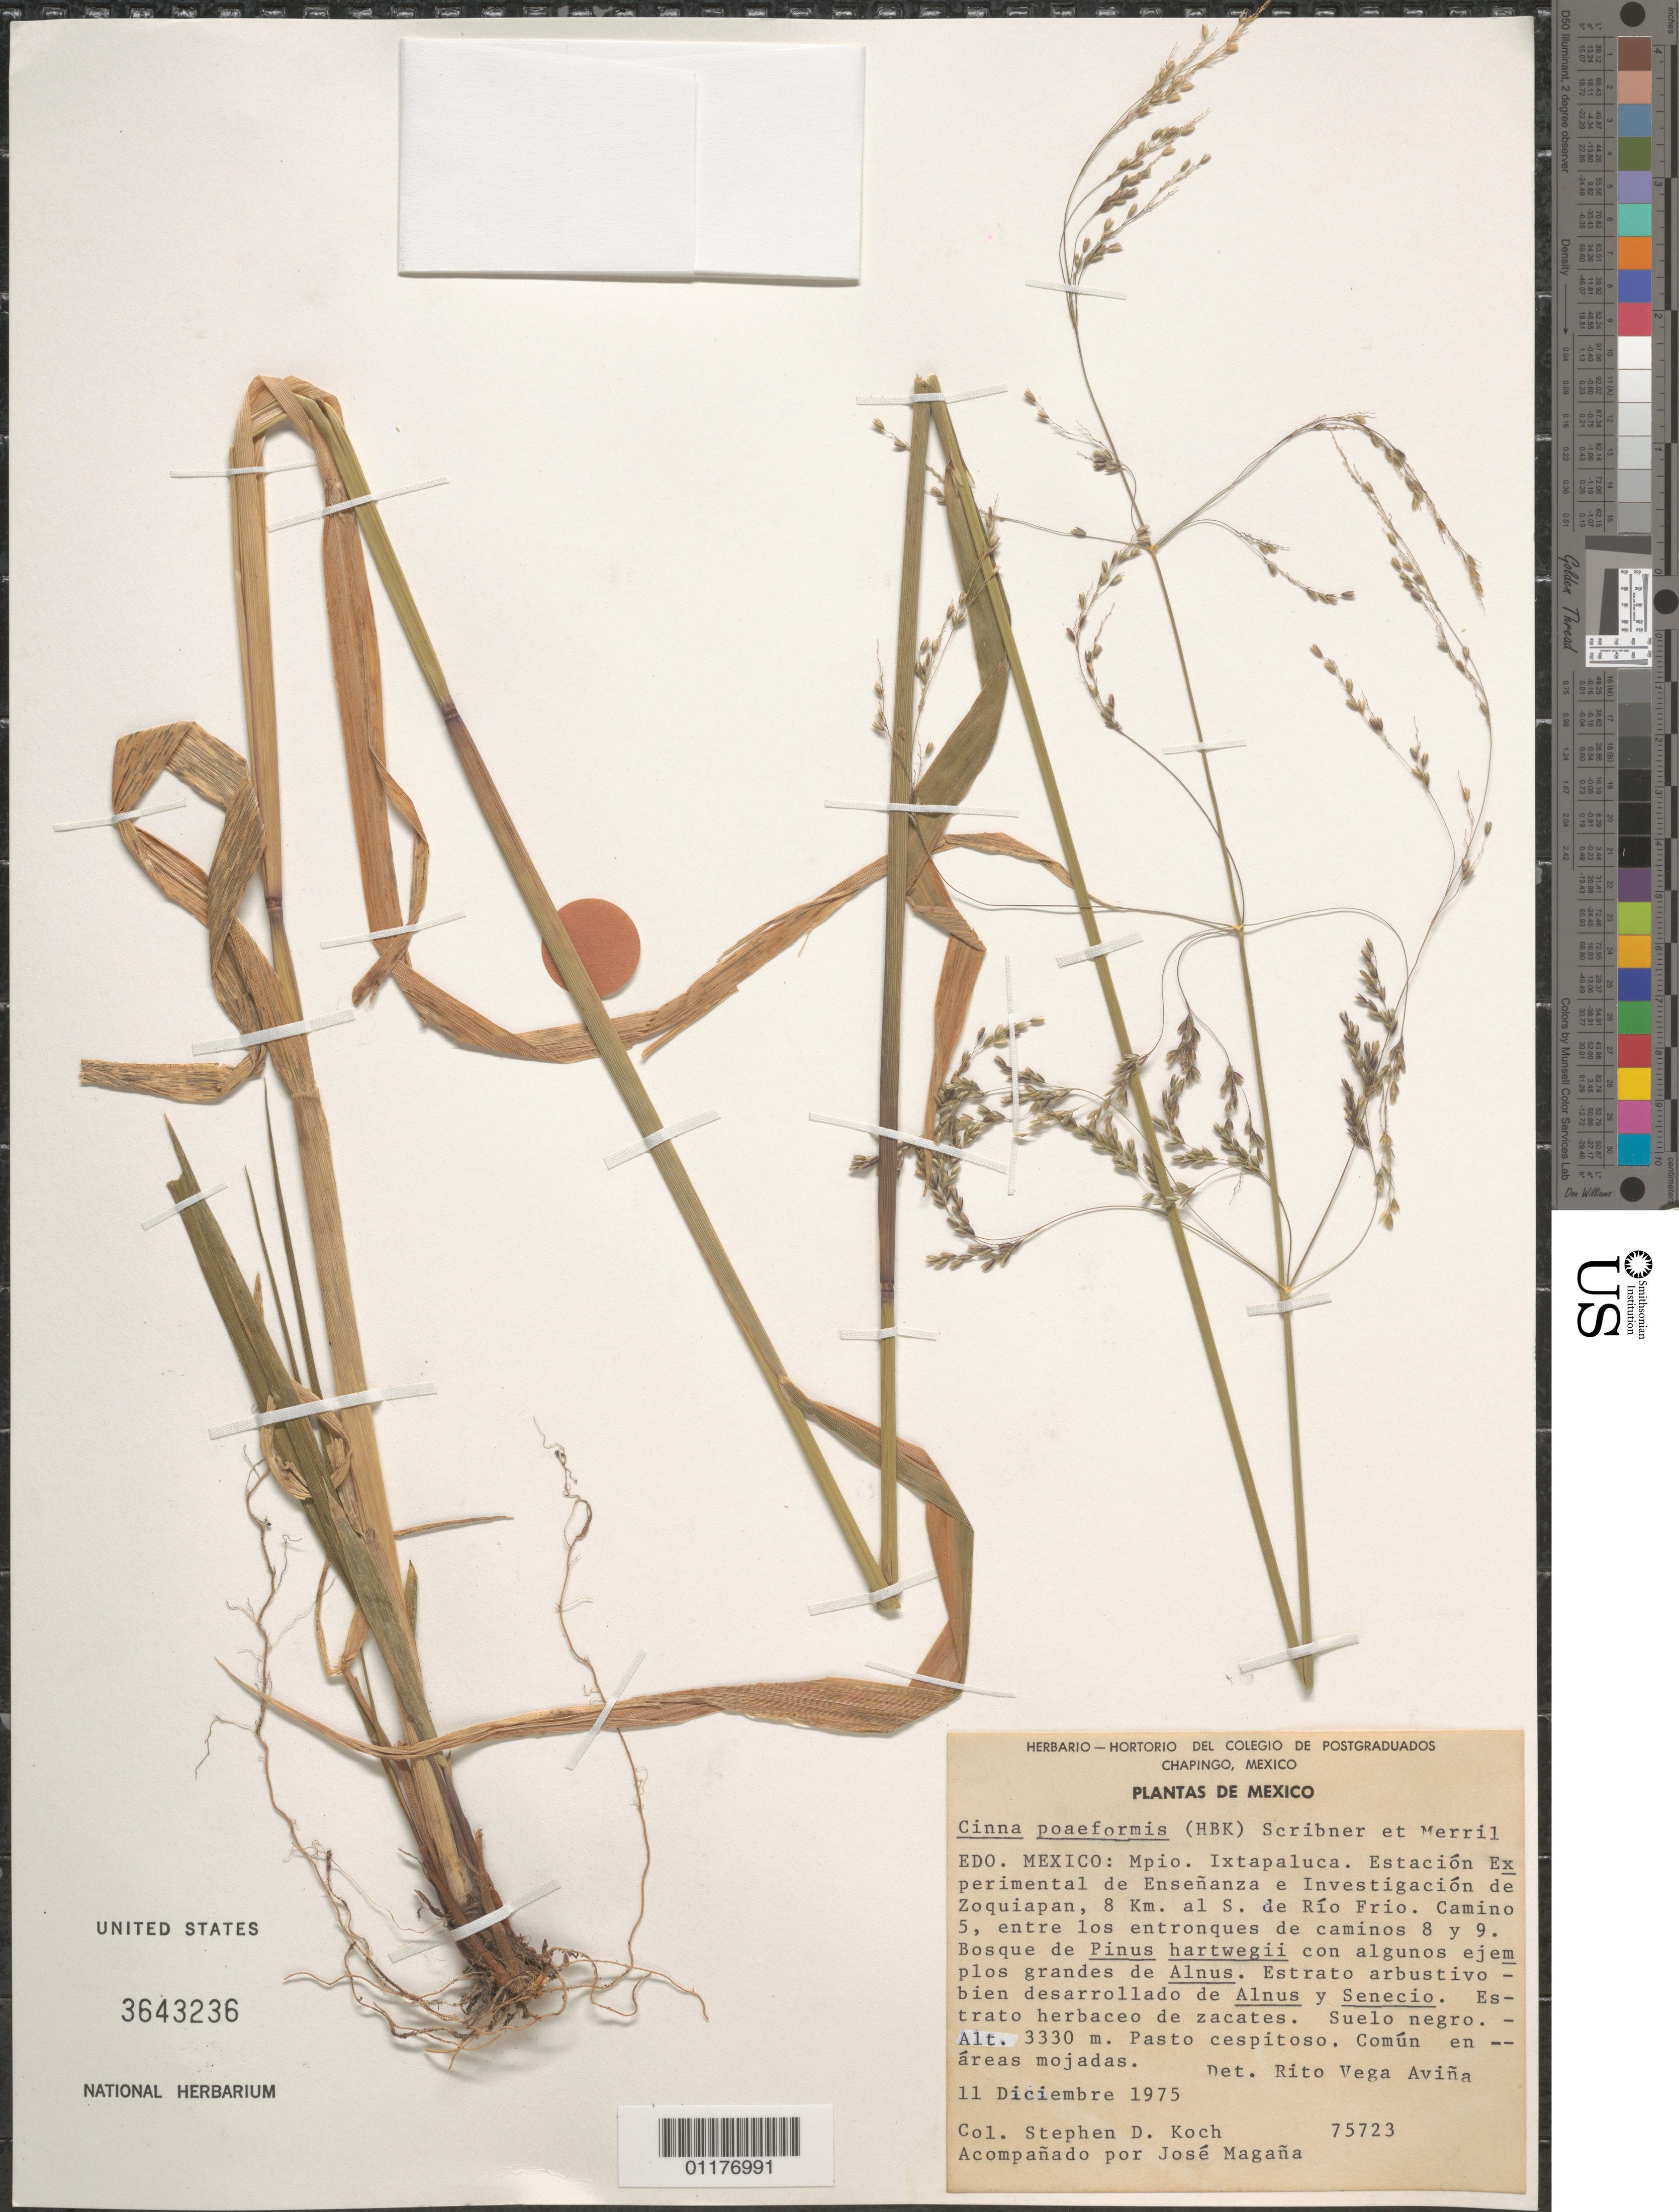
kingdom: Plantae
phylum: Tracheophyta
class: Liliopsida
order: Poales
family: Poaceae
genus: Cinna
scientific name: Cinna poiformis (Kunth) Scribn. & Merr.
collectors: S. D. Koch & J. L. Magaña M.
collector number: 75723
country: Mexico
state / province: México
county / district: Ixtapaluca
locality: Estacion Experimental de Ensenanza and Investigacion de Zoquiapan, S of Rio Frio.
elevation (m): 3330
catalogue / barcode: US 3643236